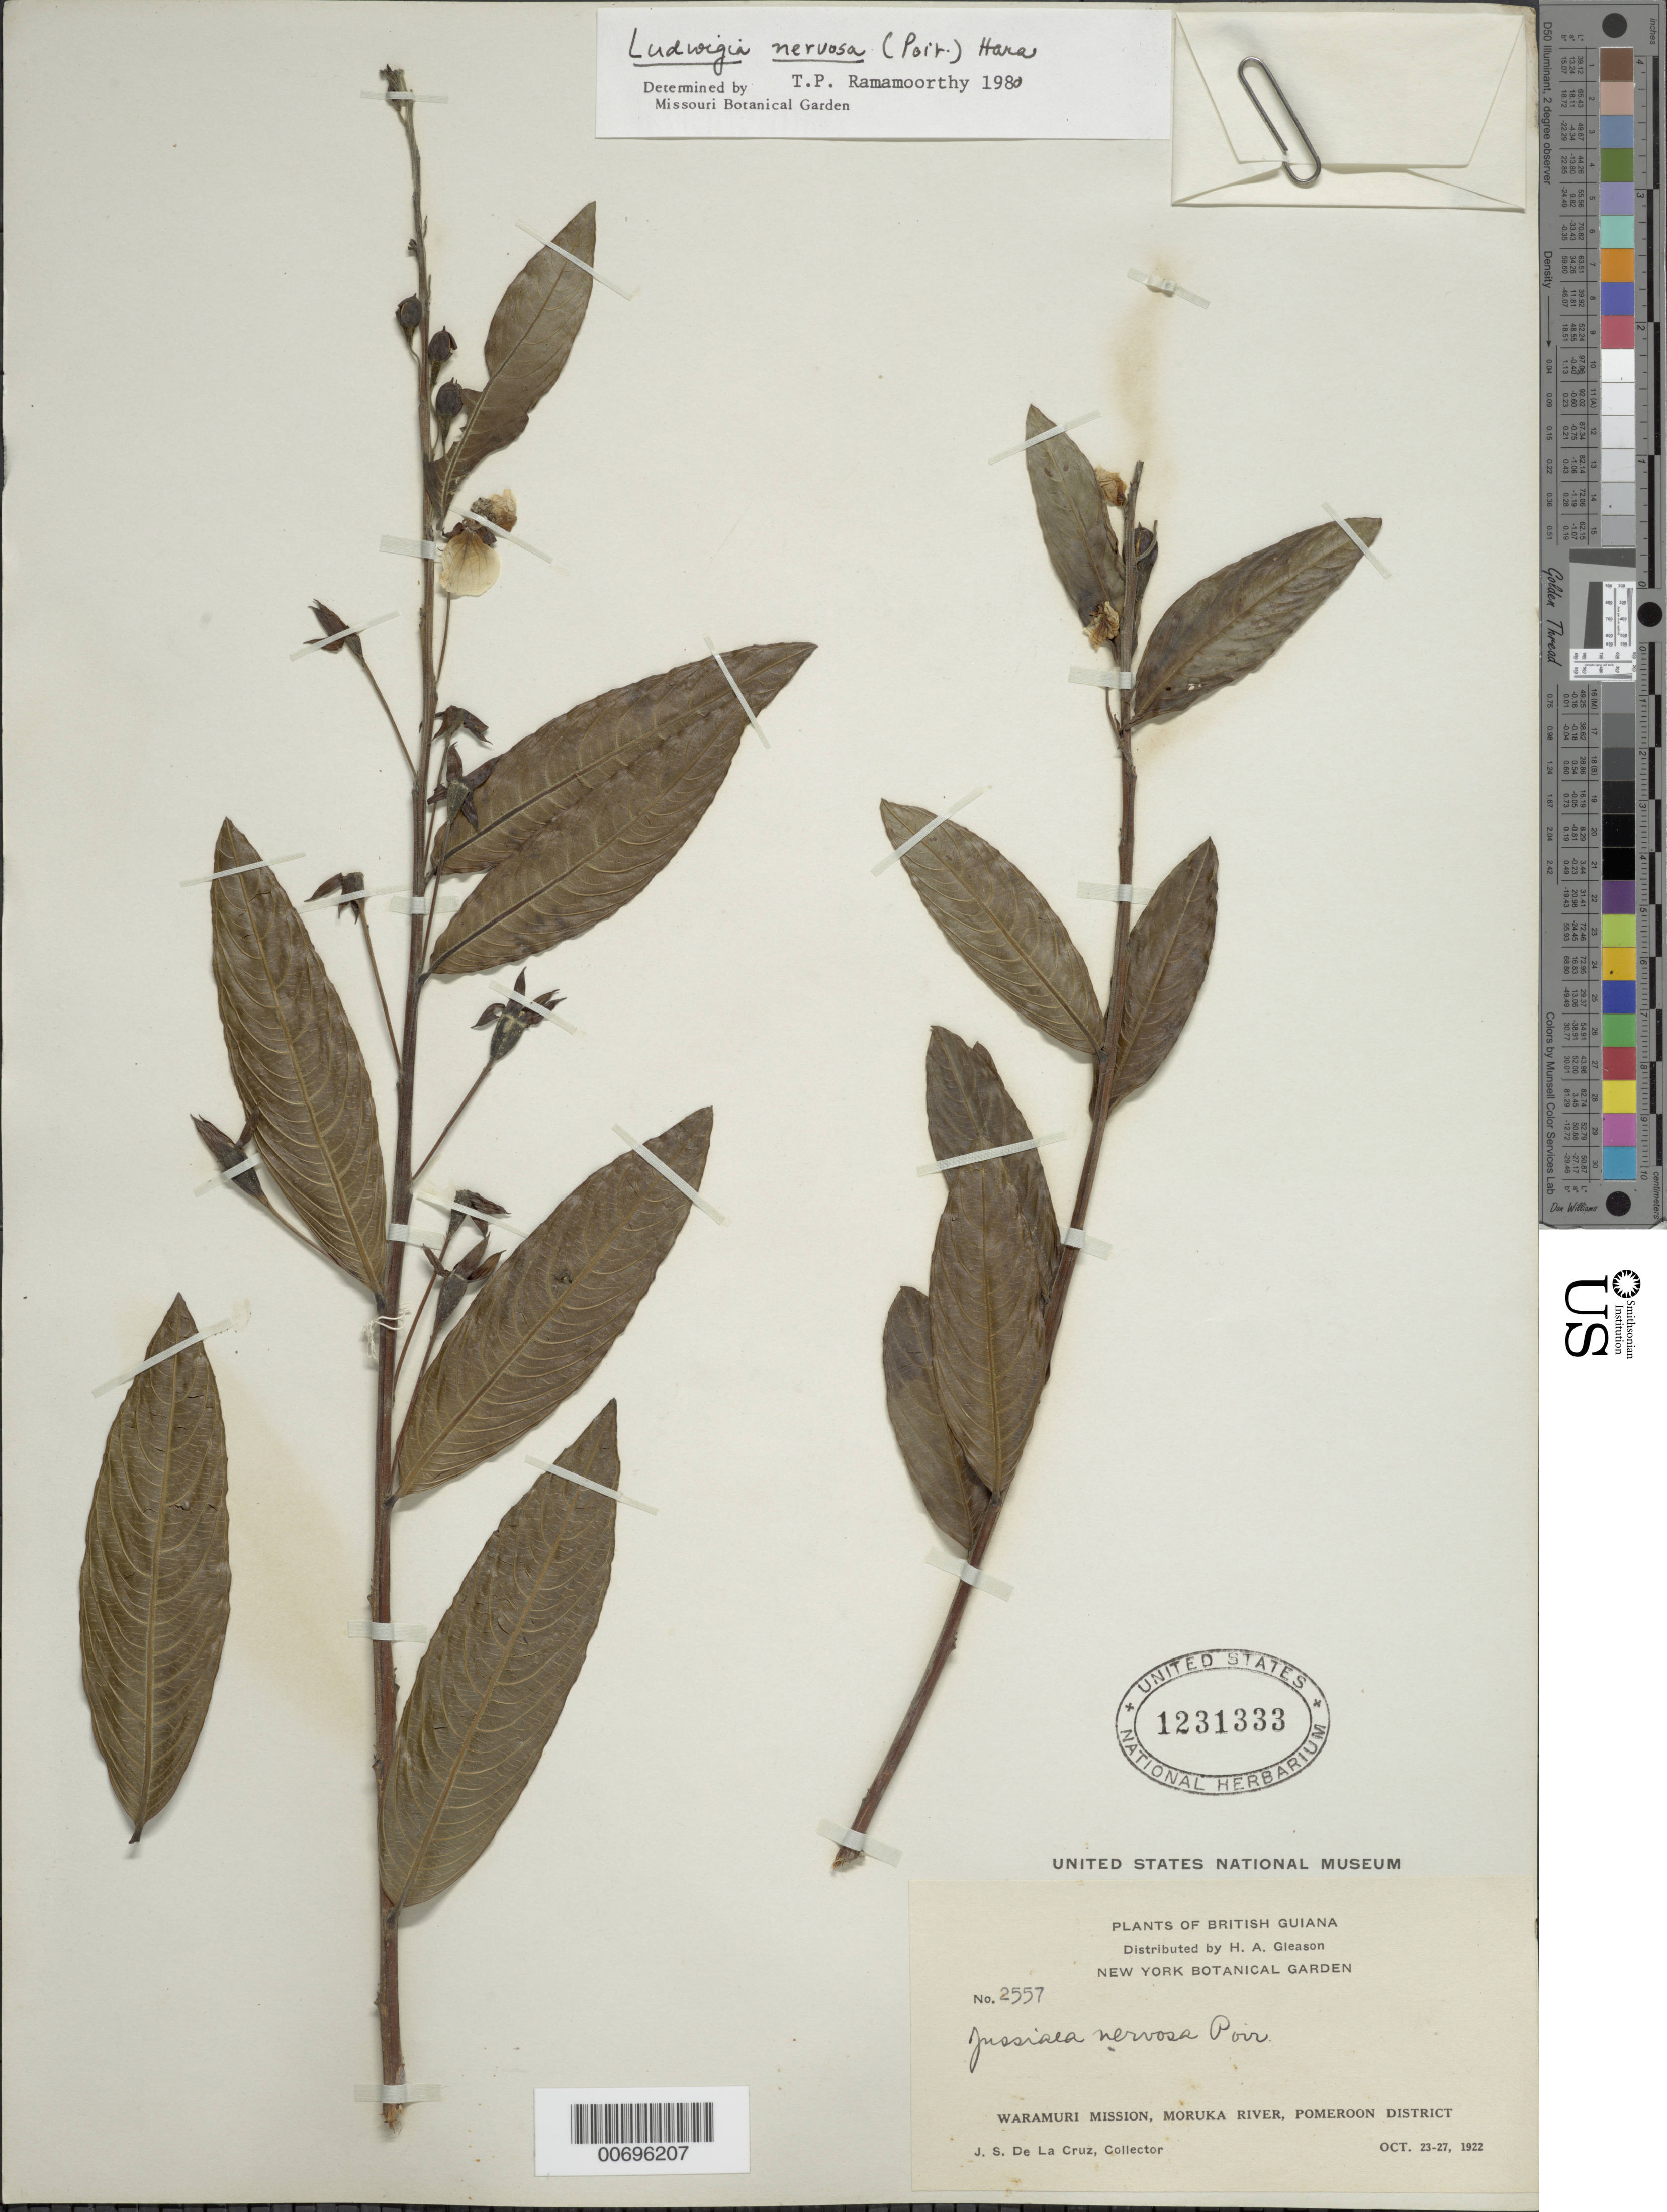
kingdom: Plantae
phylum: Tracheophyta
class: Magnoliopsida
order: Myrtales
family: Onagraceae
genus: Ludwigia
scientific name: Ludwigia nervosa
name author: (Poir.) H. Hara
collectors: J. S. de la Cruz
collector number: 2557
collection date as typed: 23-Oct-22 to 27-Oct-22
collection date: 1922-10-23/1922-10-27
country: Guyana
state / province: Pomeroon-Supenaam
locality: Waramuri Mission, Moruka R., Pomeroon Dist.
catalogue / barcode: US 1231333